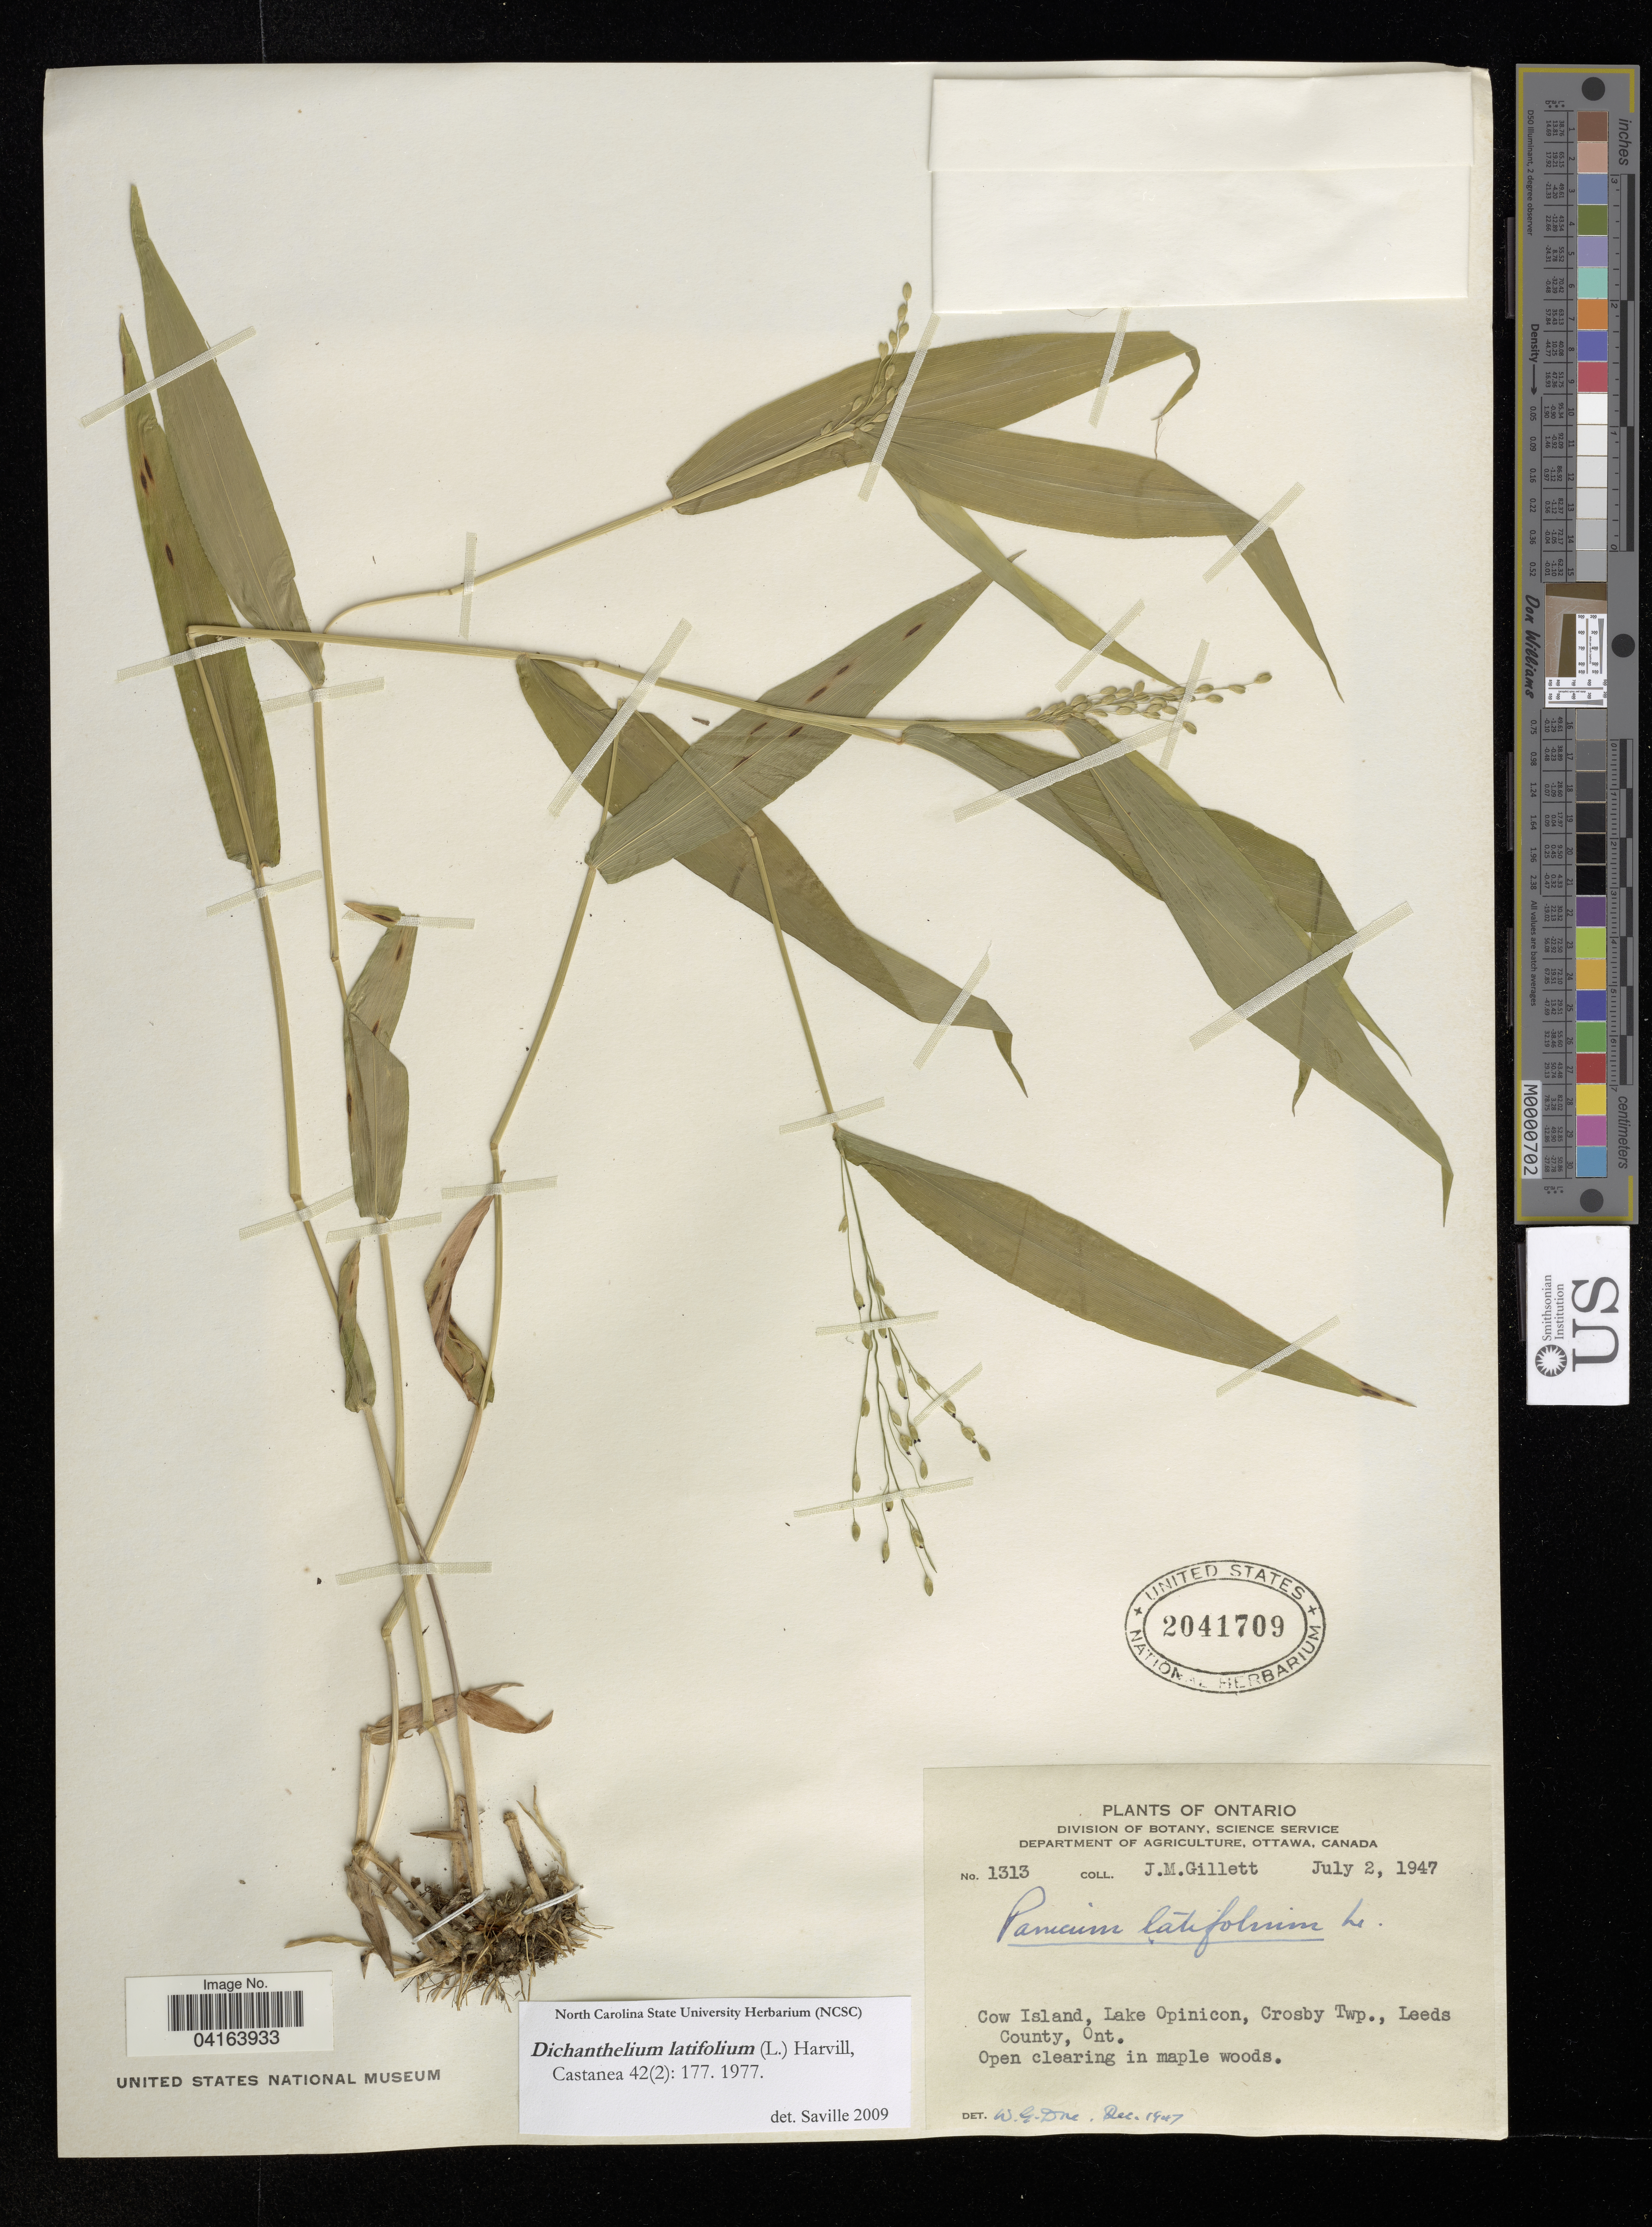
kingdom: Plantae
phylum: Tracheophyta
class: Liliopsida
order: Poales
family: Poaceae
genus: Dichanthelium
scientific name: Dichanthelium latifolium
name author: (L.) Harvill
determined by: Saville, A. C., (NCSC), North Carolina State University (UNITED STATES)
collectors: J. Gillett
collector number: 1313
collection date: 1947-07-02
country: Canada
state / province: Ontario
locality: Cow Island, Lake Opinicon, Crosby Twp., Leeds County.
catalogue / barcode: US 2041709